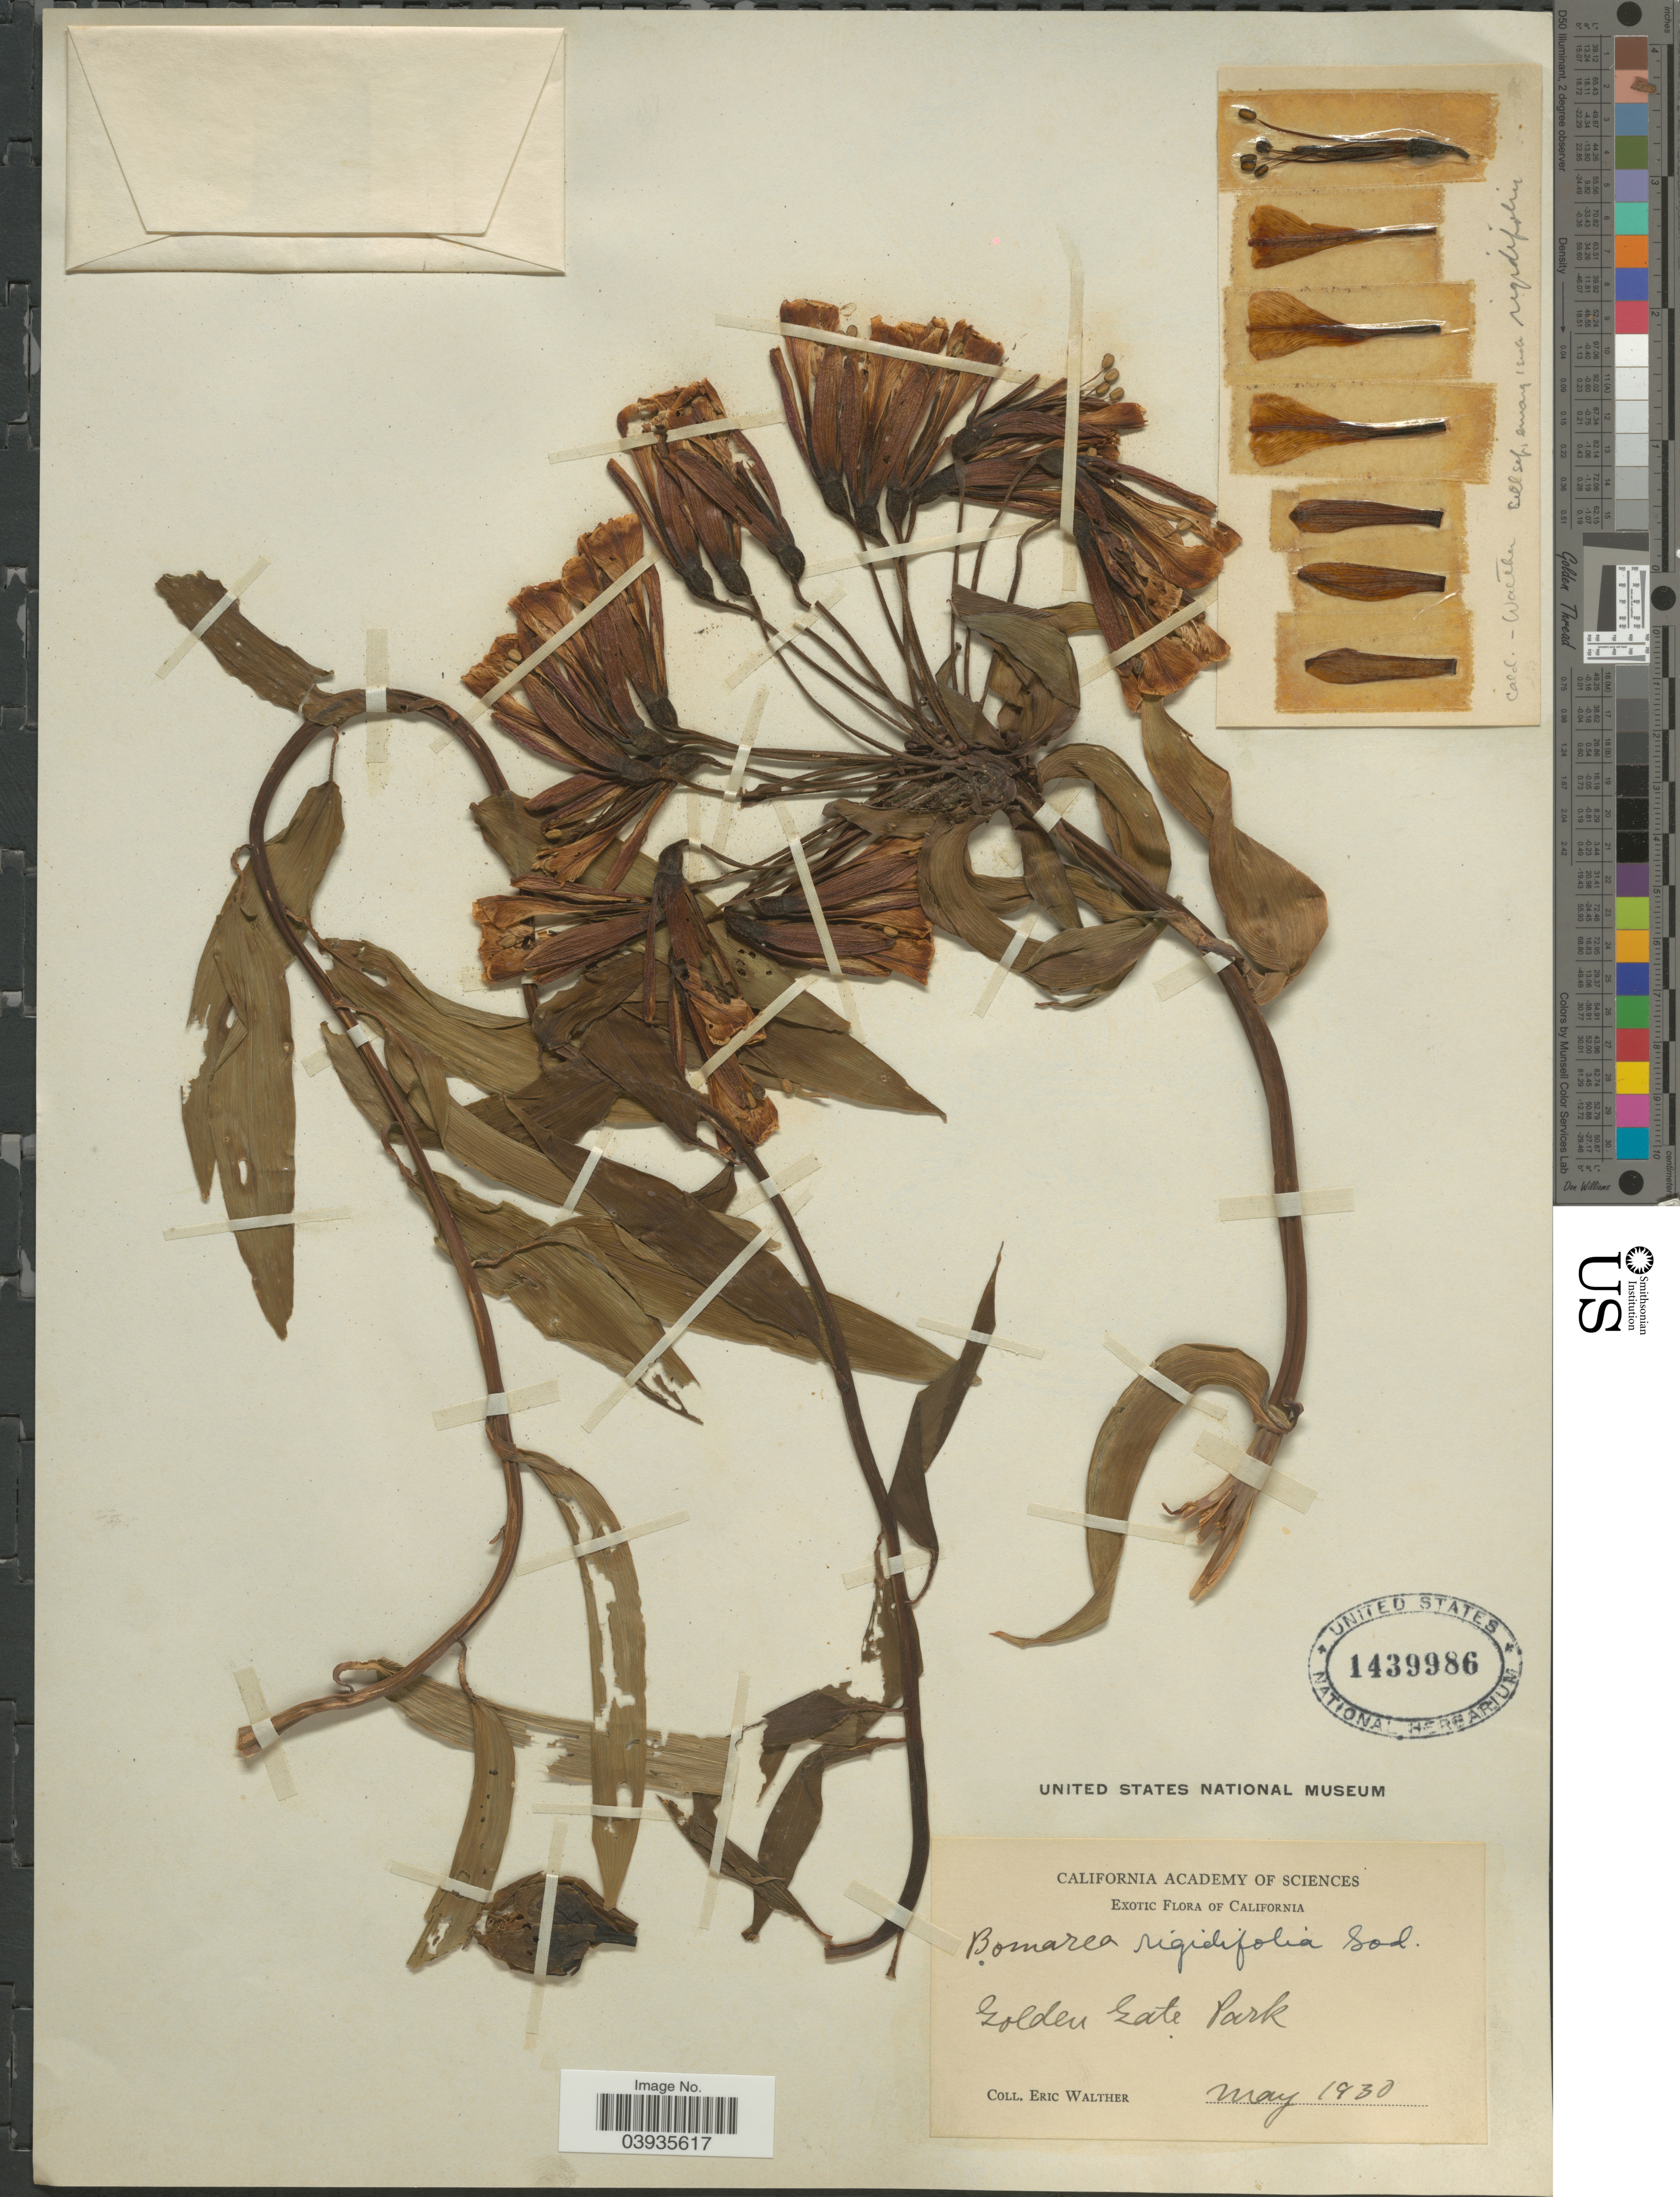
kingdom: Plantae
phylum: Tracheophyta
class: Liliopsida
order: Liliales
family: Alstroemeriaceae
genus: Bomarea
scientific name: Bomarea sp.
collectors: E. Walther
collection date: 1930-05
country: United States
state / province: California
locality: Golden Gate Park.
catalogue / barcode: US 1439986